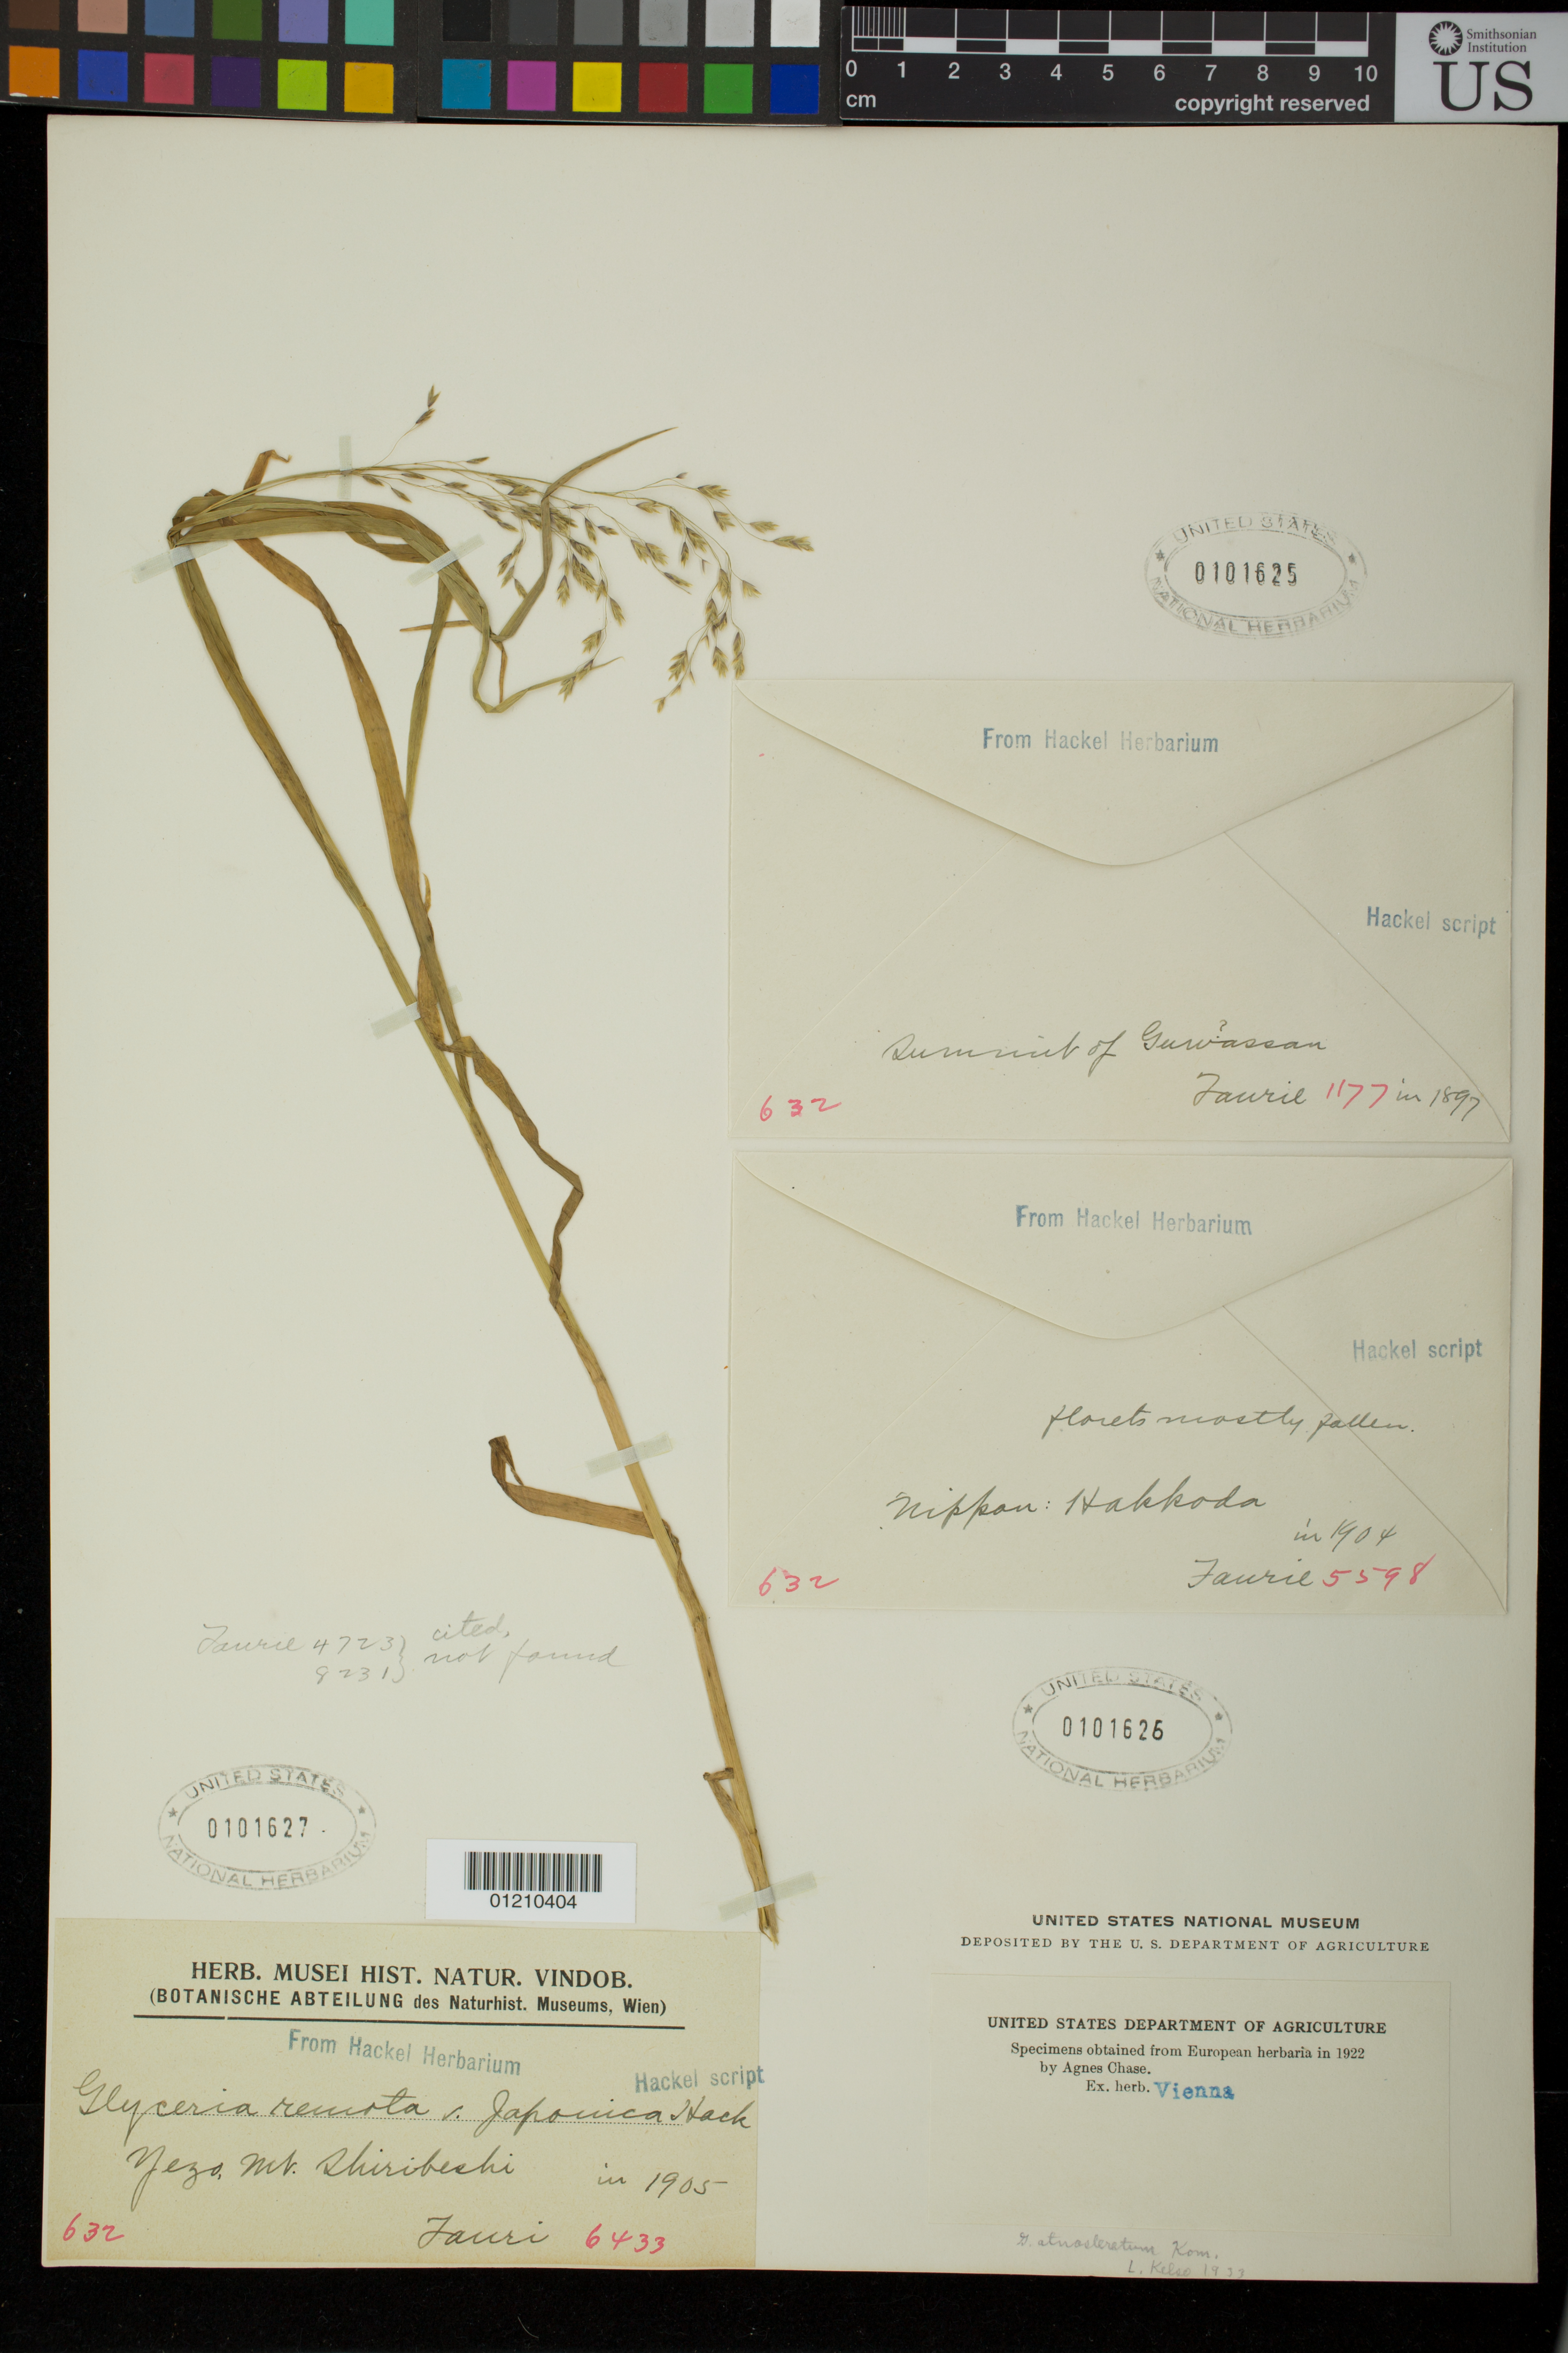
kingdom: Plantae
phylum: Tracheophyta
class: Liliopsida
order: Poales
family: Poaceae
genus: Glyceria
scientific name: Glyceria remota var. japonica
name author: Hack.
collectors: U. Faurie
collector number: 5598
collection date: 1904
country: Japan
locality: Nippon, Hakkoda.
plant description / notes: Apparently not type material, mounted on sheet with syntype of Glyceria remota var. japonica Hack. and filed in the type herbarium under that name.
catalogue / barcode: US 101626-2